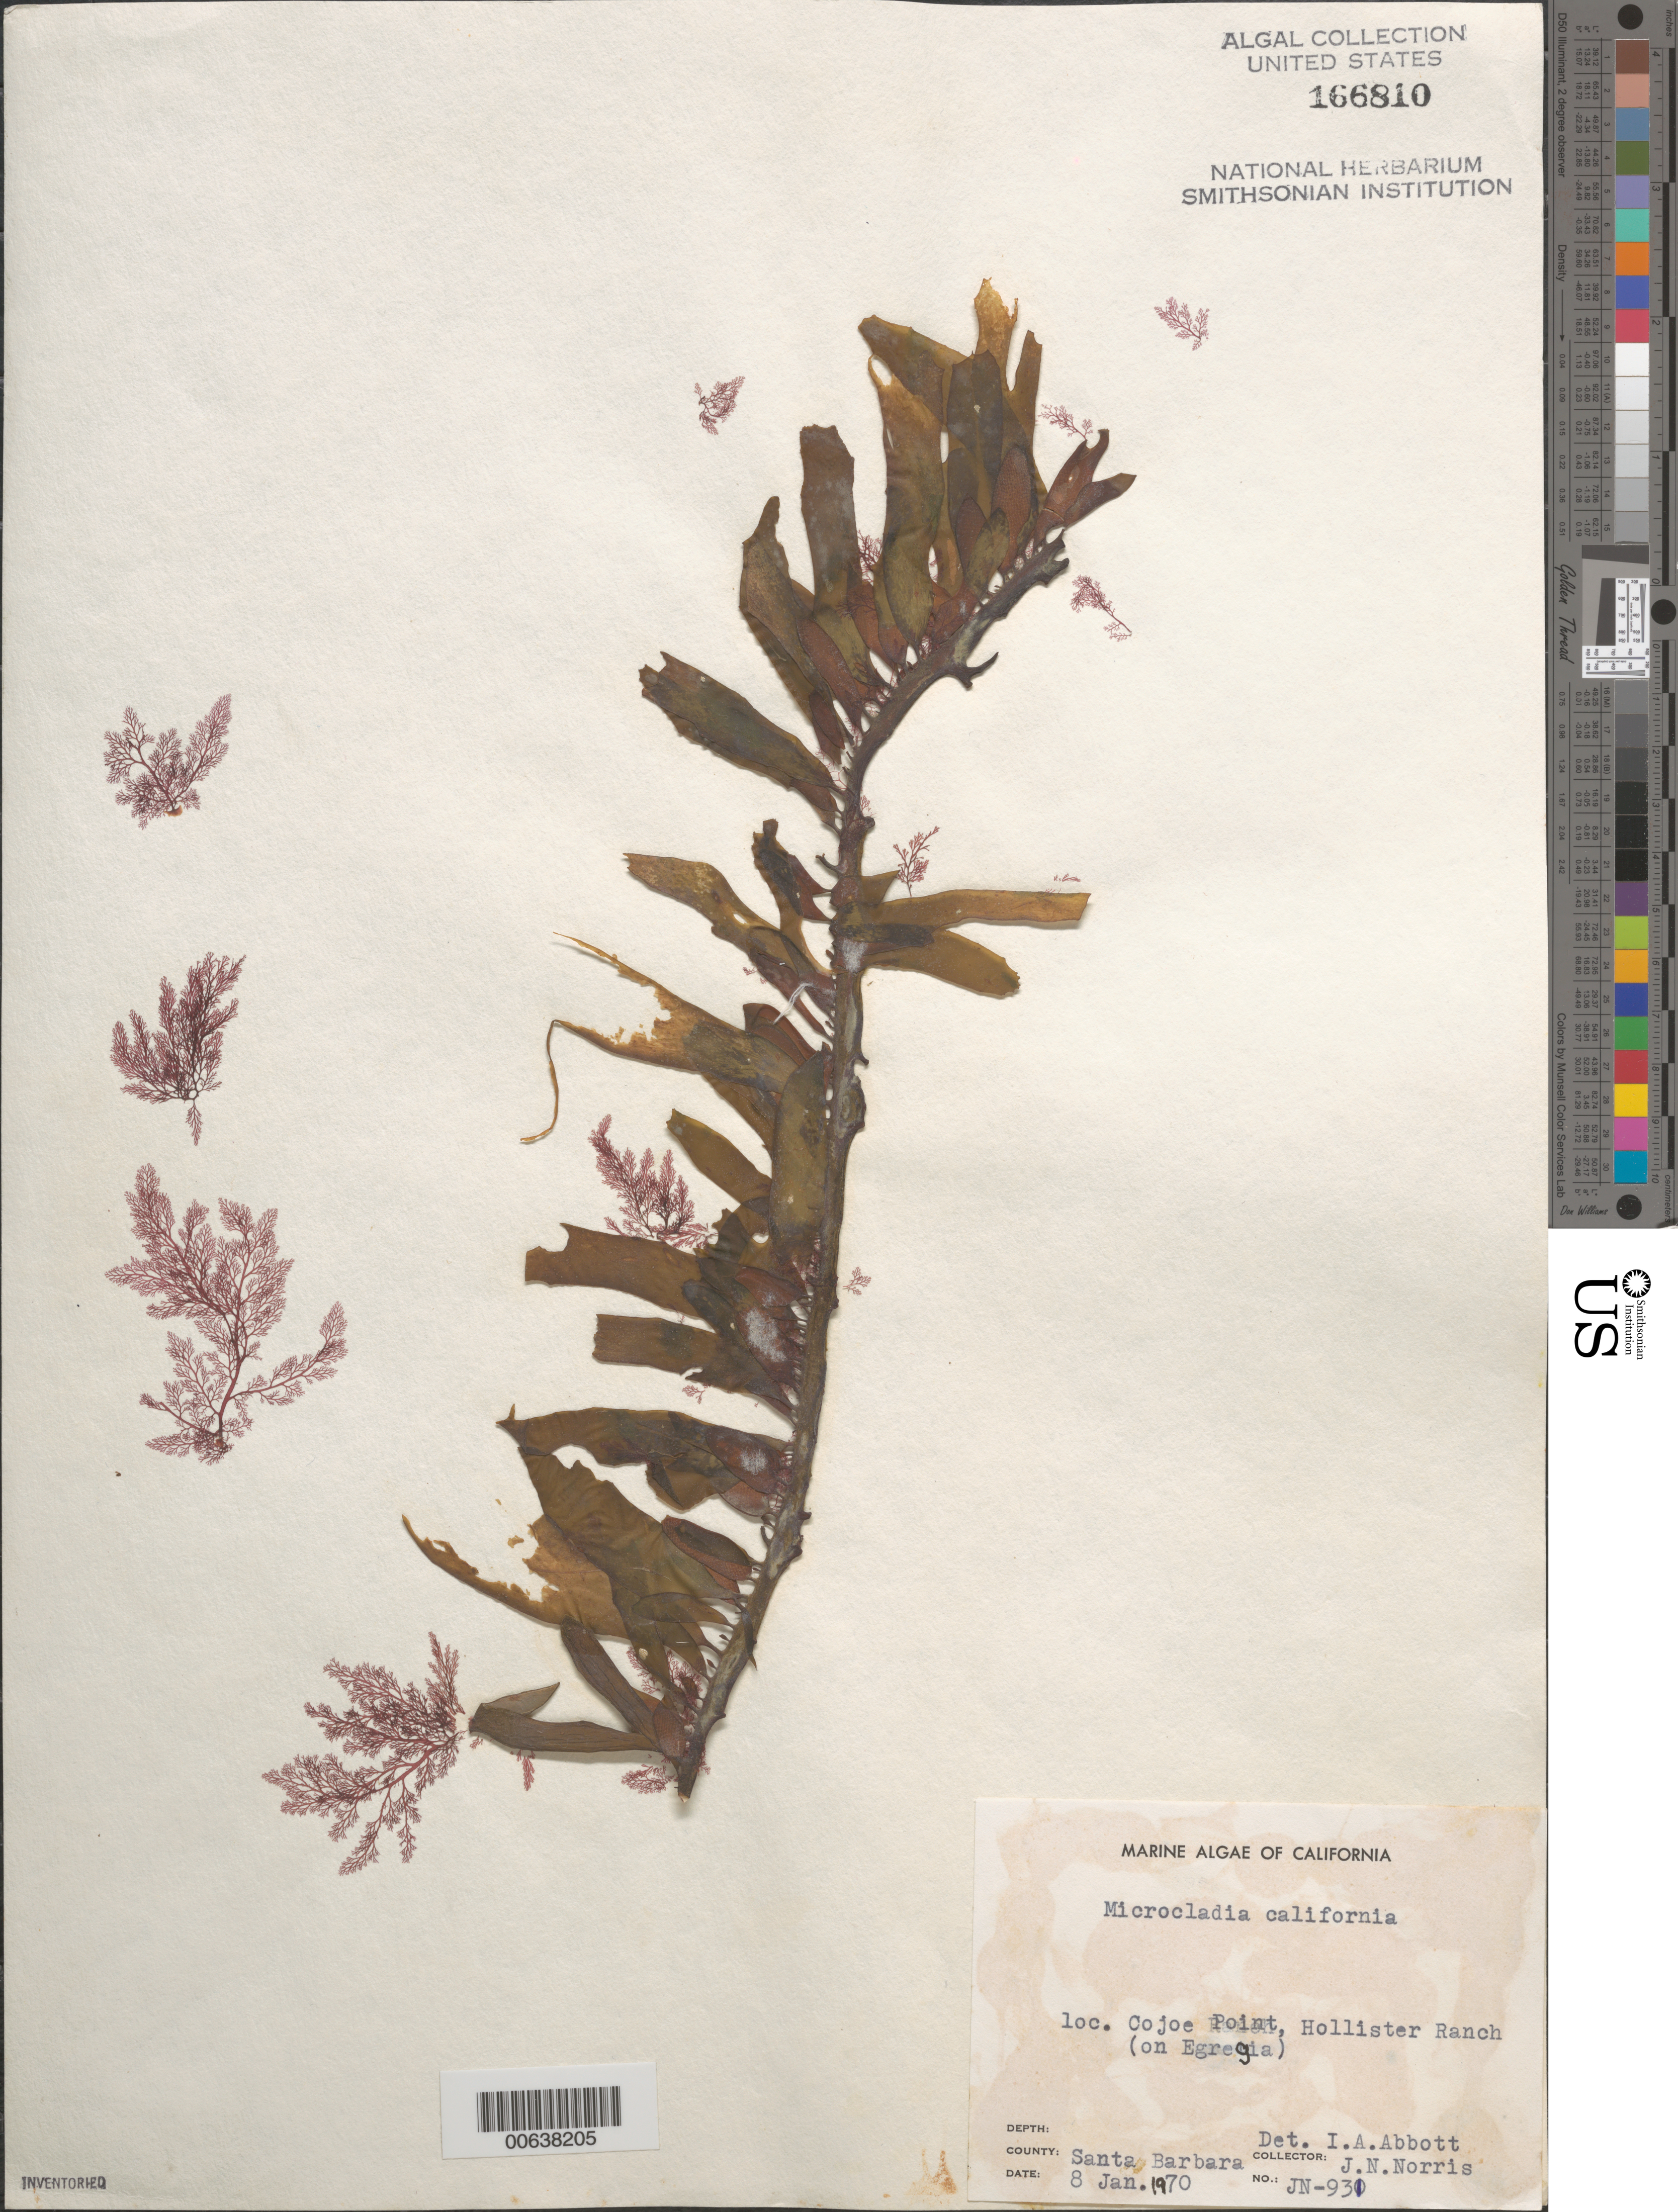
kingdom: Plantae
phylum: Rhodophyta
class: Florideophyceae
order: Ceramiales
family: Ceramiaceae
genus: Campylaephora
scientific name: Campylaephora californica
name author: (Farl.) T.O. Cho in T.O. Cho et al.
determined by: Algae name updating Project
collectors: J. N. Norris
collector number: JN-931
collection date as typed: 08 Jan 1970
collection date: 1970-01-08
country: United States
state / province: California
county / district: Santa Barbara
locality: Cojo Point, Hollister Ranch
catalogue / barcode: US 166810